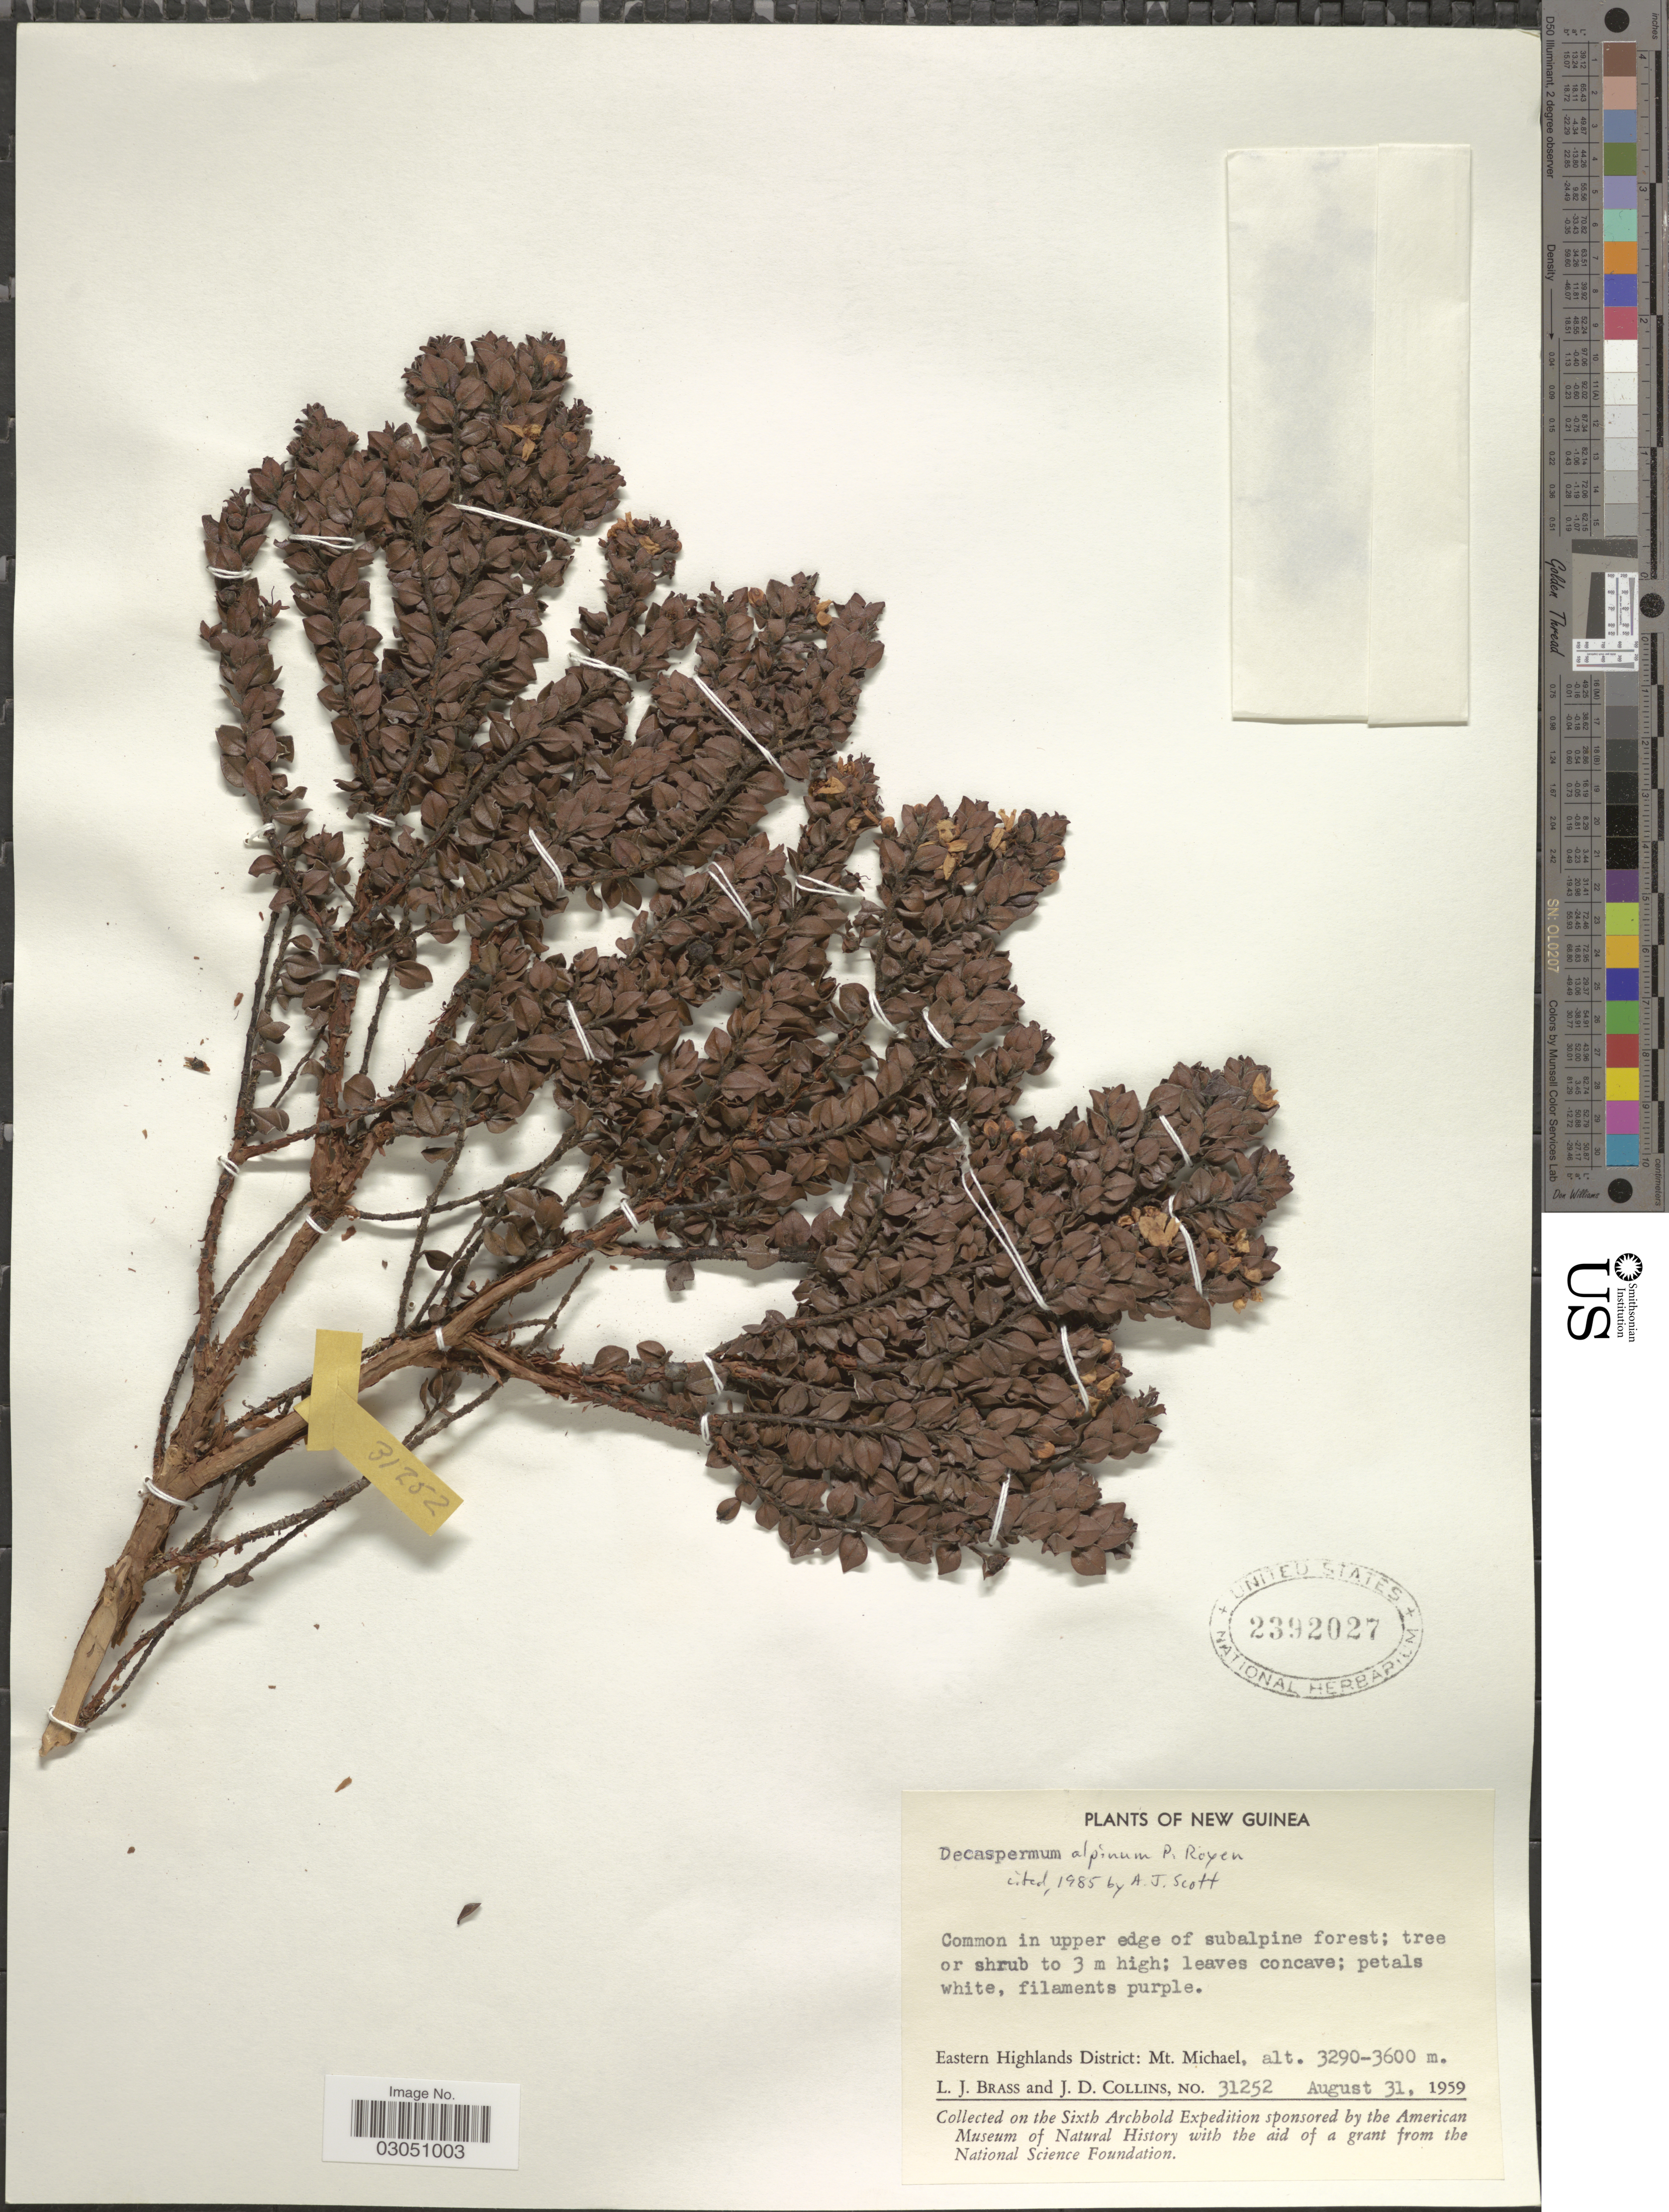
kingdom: Plantae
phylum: Tracheophyta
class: Magnoliopsida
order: Myrtales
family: Myrtaceae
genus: Decaspermum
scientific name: Decaspermum alpinum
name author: P. Royen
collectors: L. J. Brass & J. Collins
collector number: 31252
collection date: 1959-08-31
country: Papua New Guinea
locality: New Guinea. Eastern Highlands District: Mt. Michael.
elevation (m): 3290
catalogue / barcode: US 2392027